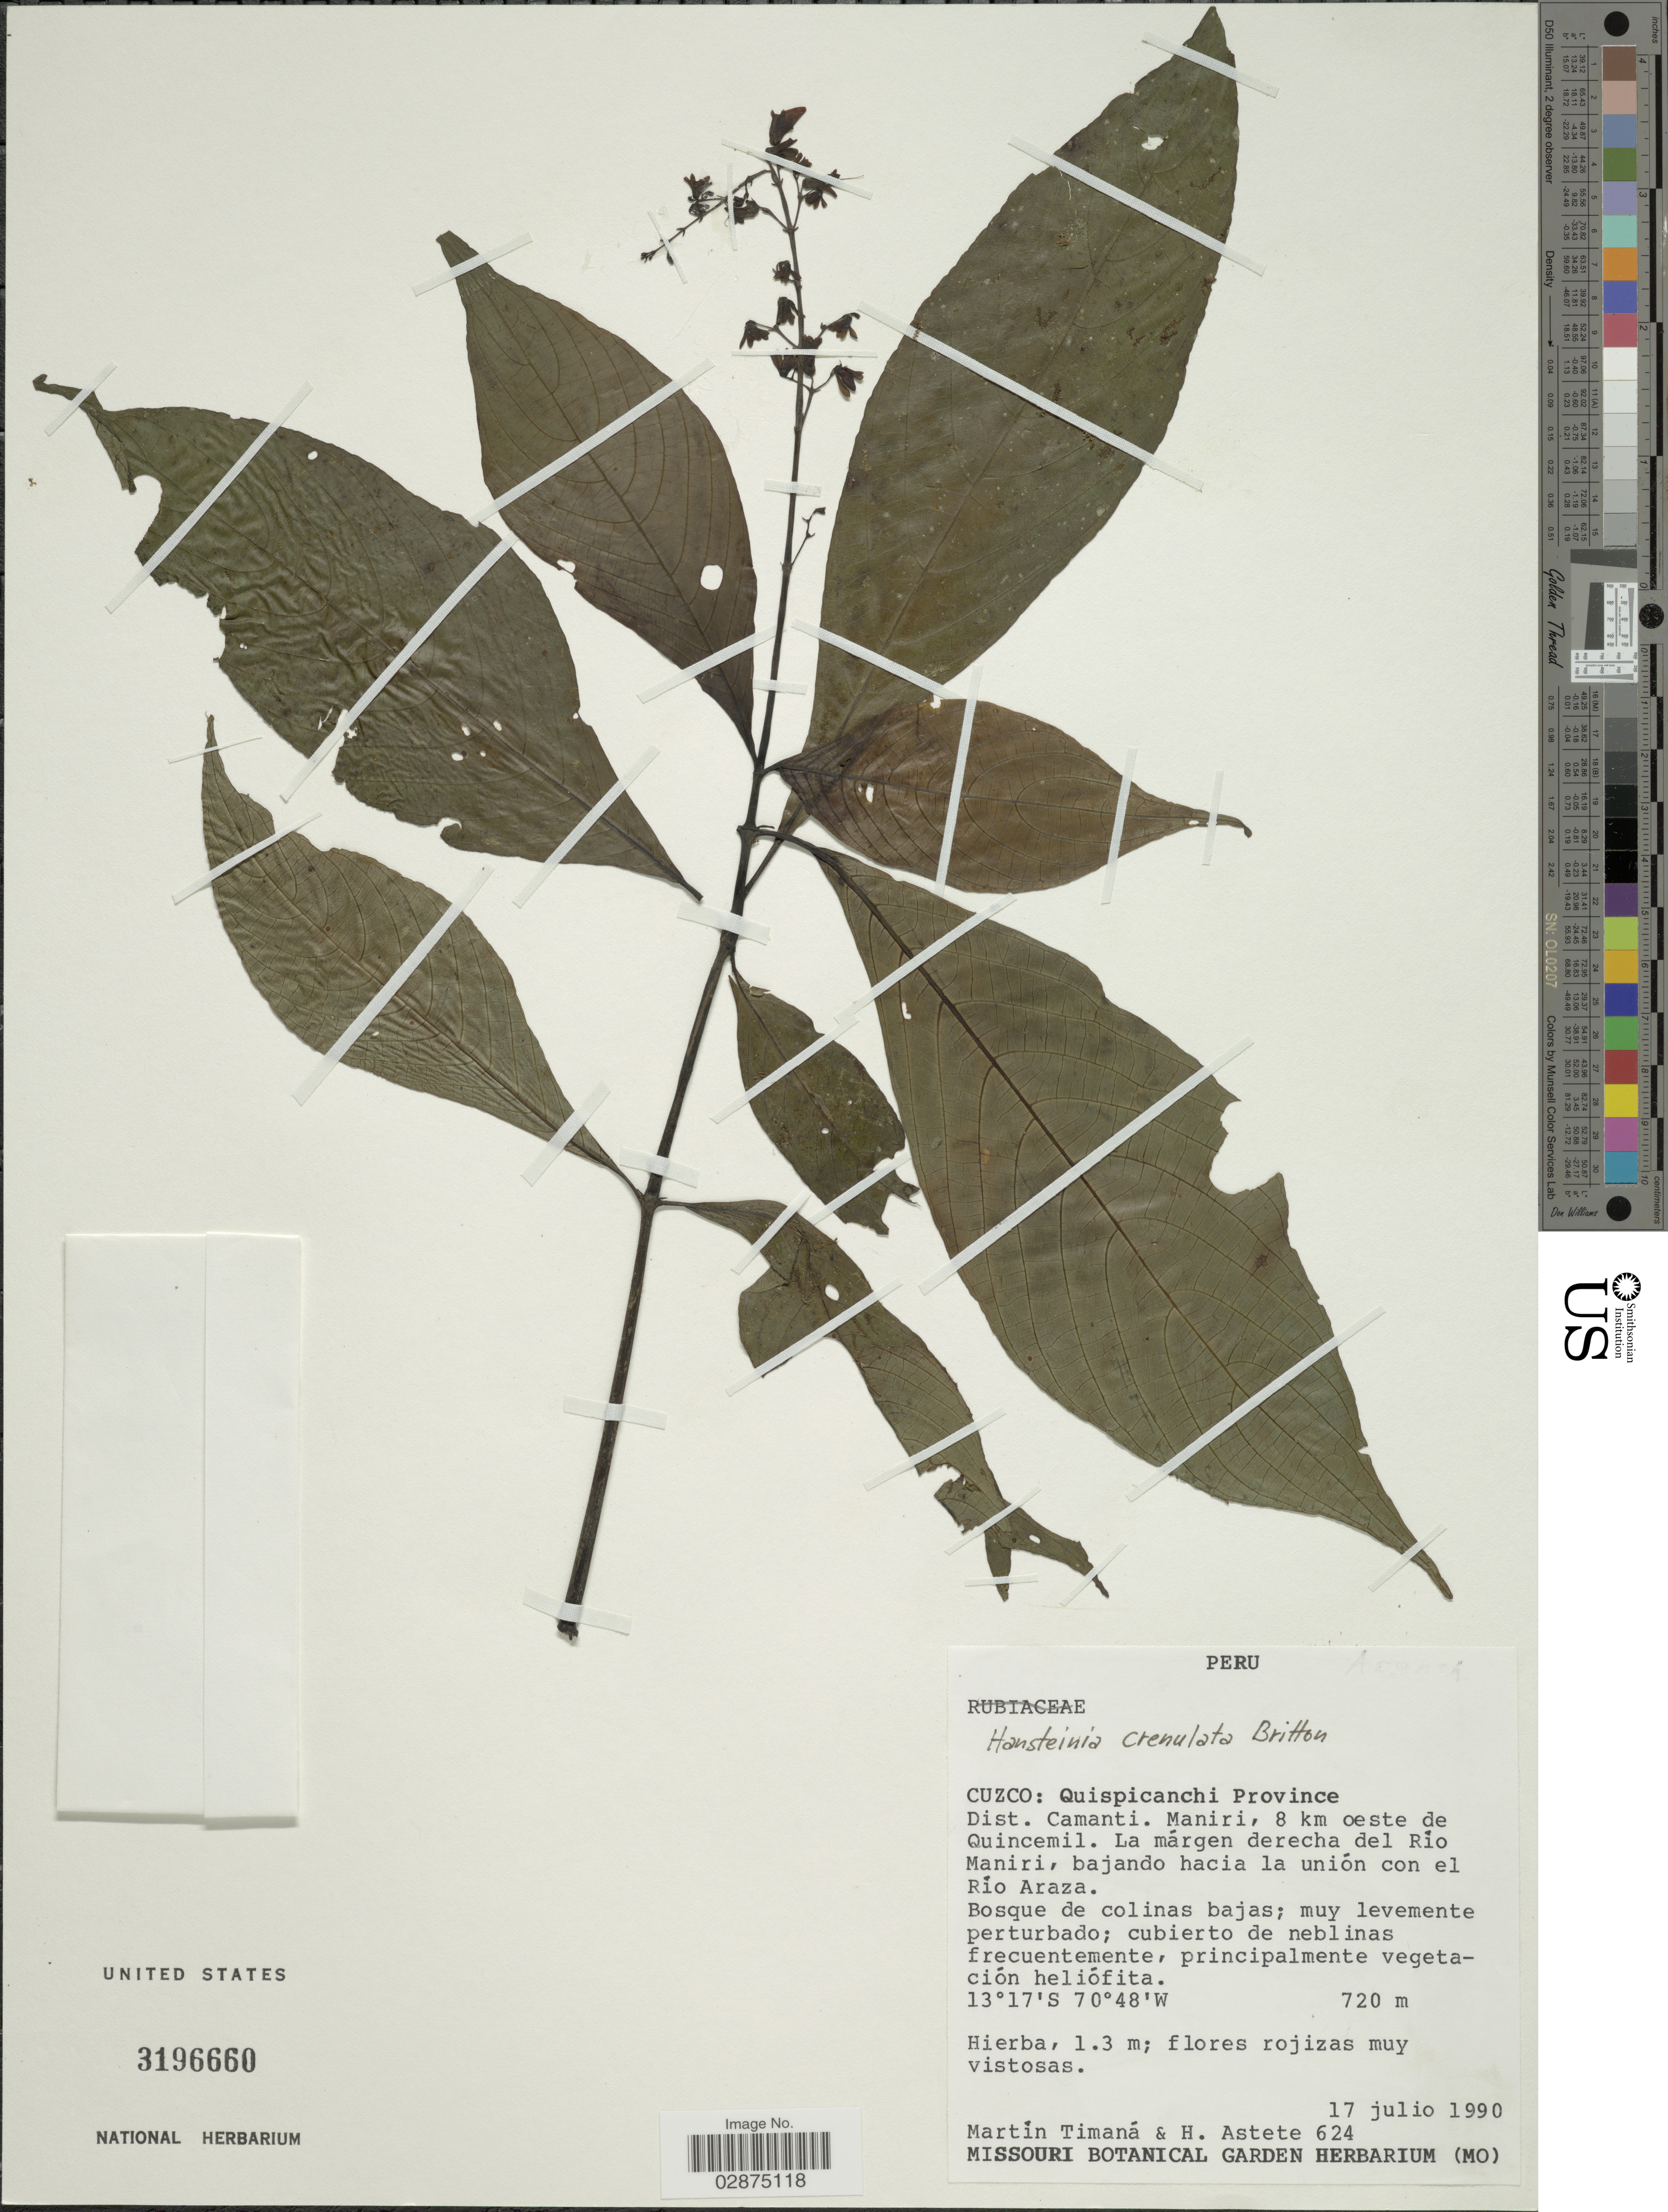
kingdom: Plantae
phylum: Tracheophyta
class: Magnoliopsida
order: Lamiales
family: Acanthaceae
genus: Hansteinia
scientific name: Hansteinia crenulata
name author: Britton ex Rusby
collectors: M. E. Timaná & H. Astete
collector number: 624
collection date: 1990-07-17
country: Peru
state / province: Cusco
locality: Quispicanchi Province. Dist. Camanti. Maniri, 8 km oeste de Quincemil. La márgen derecha del Río Maniri, bajando hacia la unión con el Río Araza.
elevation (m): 720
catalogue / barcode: US 3196660